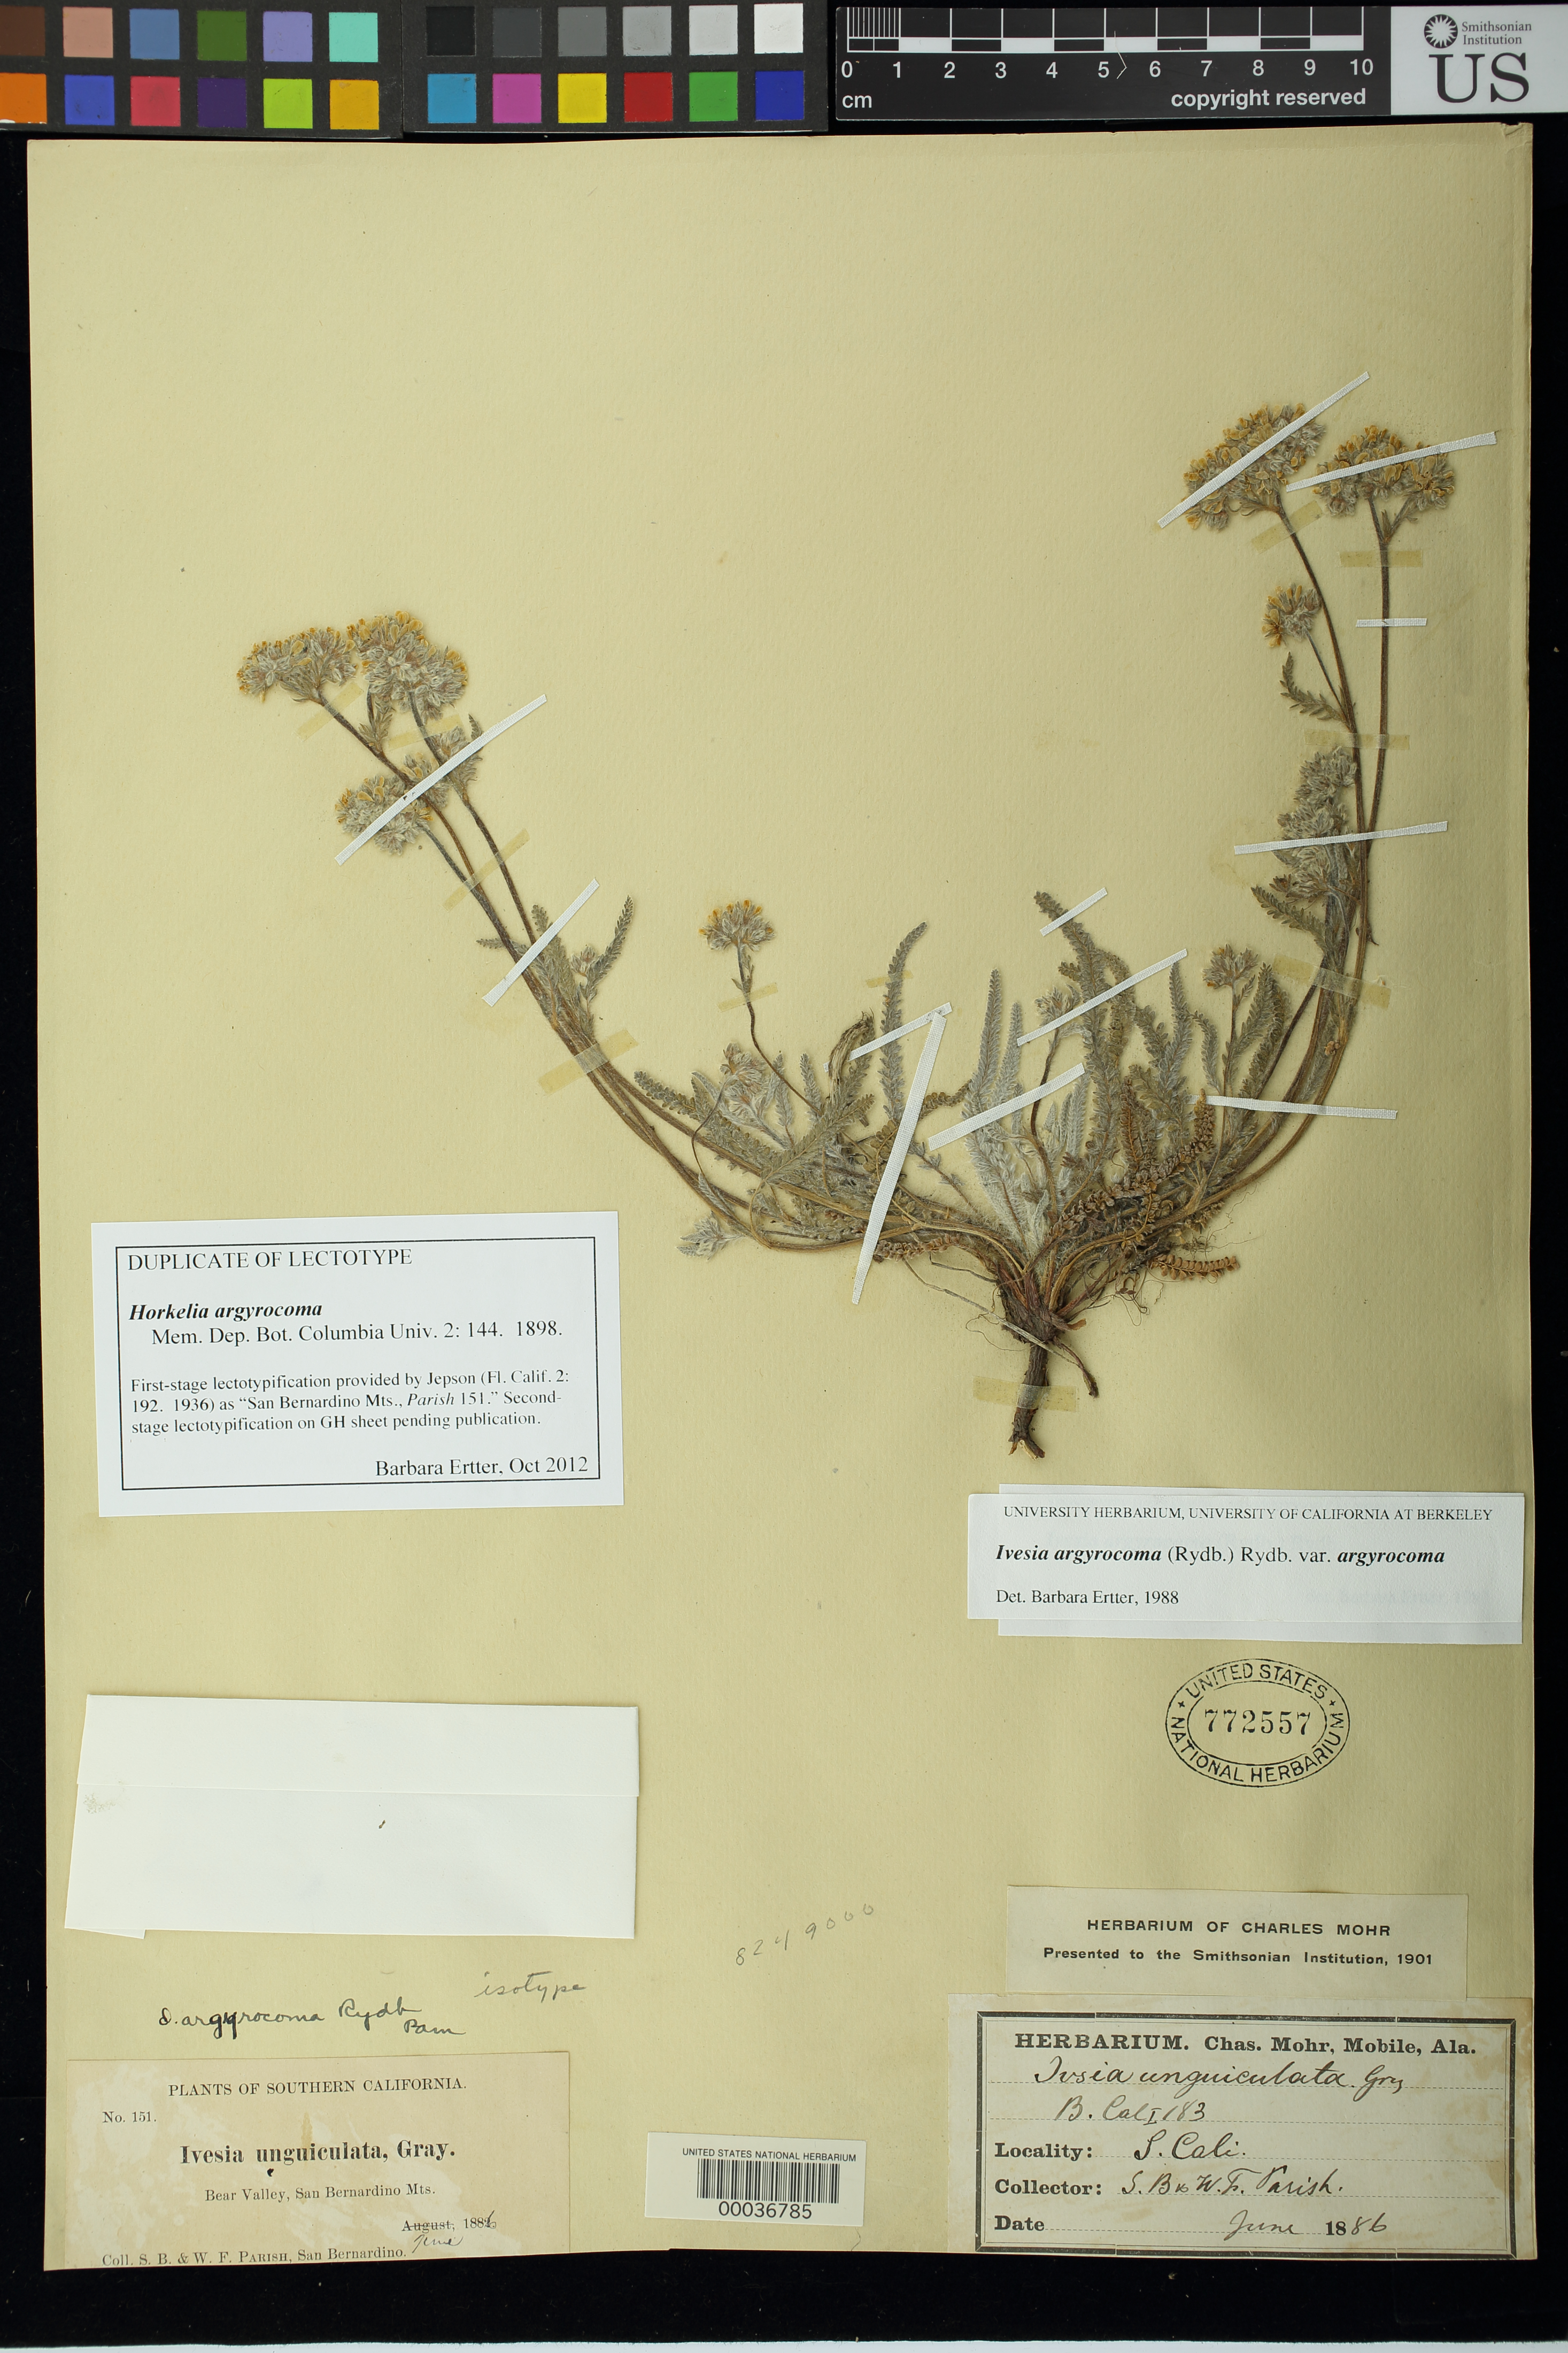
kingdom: Plantae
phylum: Tracheophyta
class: Magnoliopsida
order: Rosales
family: Rosaceae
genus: Horkelia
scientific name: Horkelia argyrocoma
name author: Rydb.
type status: Lectotype; Syntype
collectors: S. B. Parish & W. F. Parish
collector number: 151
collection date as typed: Jun 1886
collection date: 1886-06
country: United States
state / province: California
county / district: San Bernardino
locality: Bear Valley , San Bernandino Mountains.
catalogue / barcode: US 772557